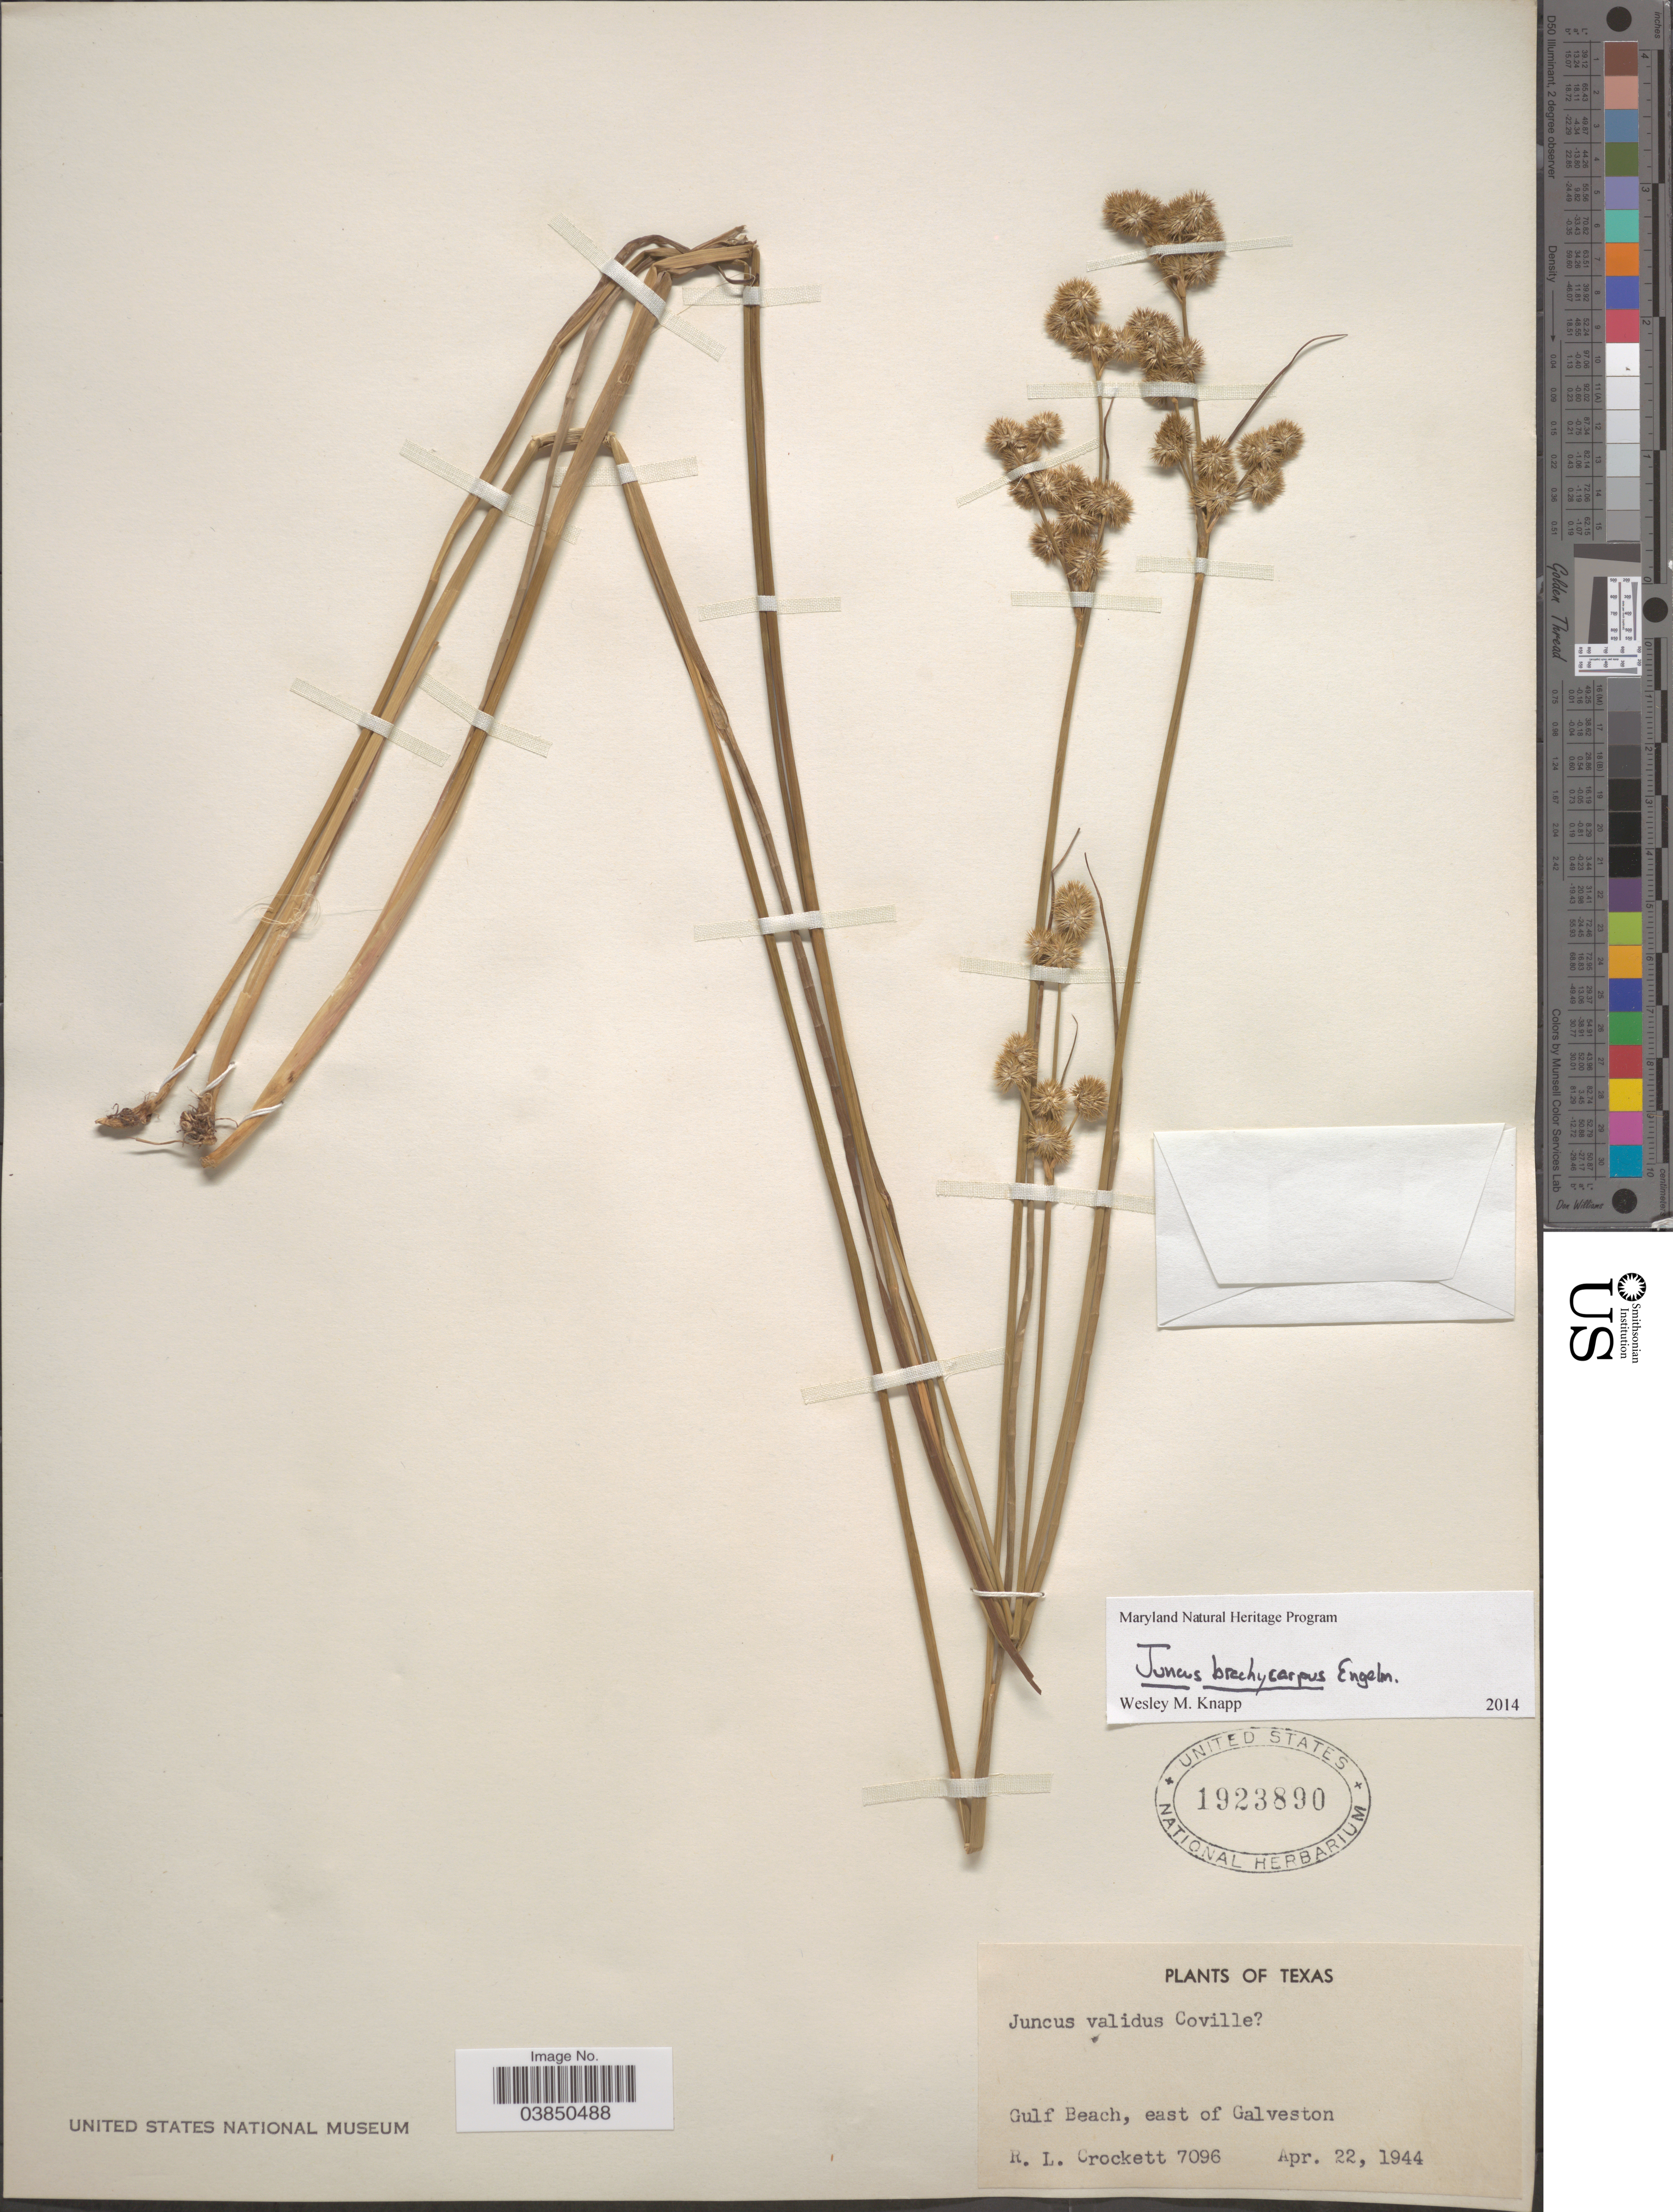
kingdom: Plantae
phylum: Tracheophyta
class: Liliopsida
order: Poales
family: Juncaceae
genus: Juncus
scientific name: Juncus brachycarpus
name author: Engelm.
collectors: R. Crockett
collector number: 7096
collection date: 1944-04-22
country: United States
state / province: Texas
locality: Gulf Beach, east of Galveston.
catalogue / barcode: US 1923890